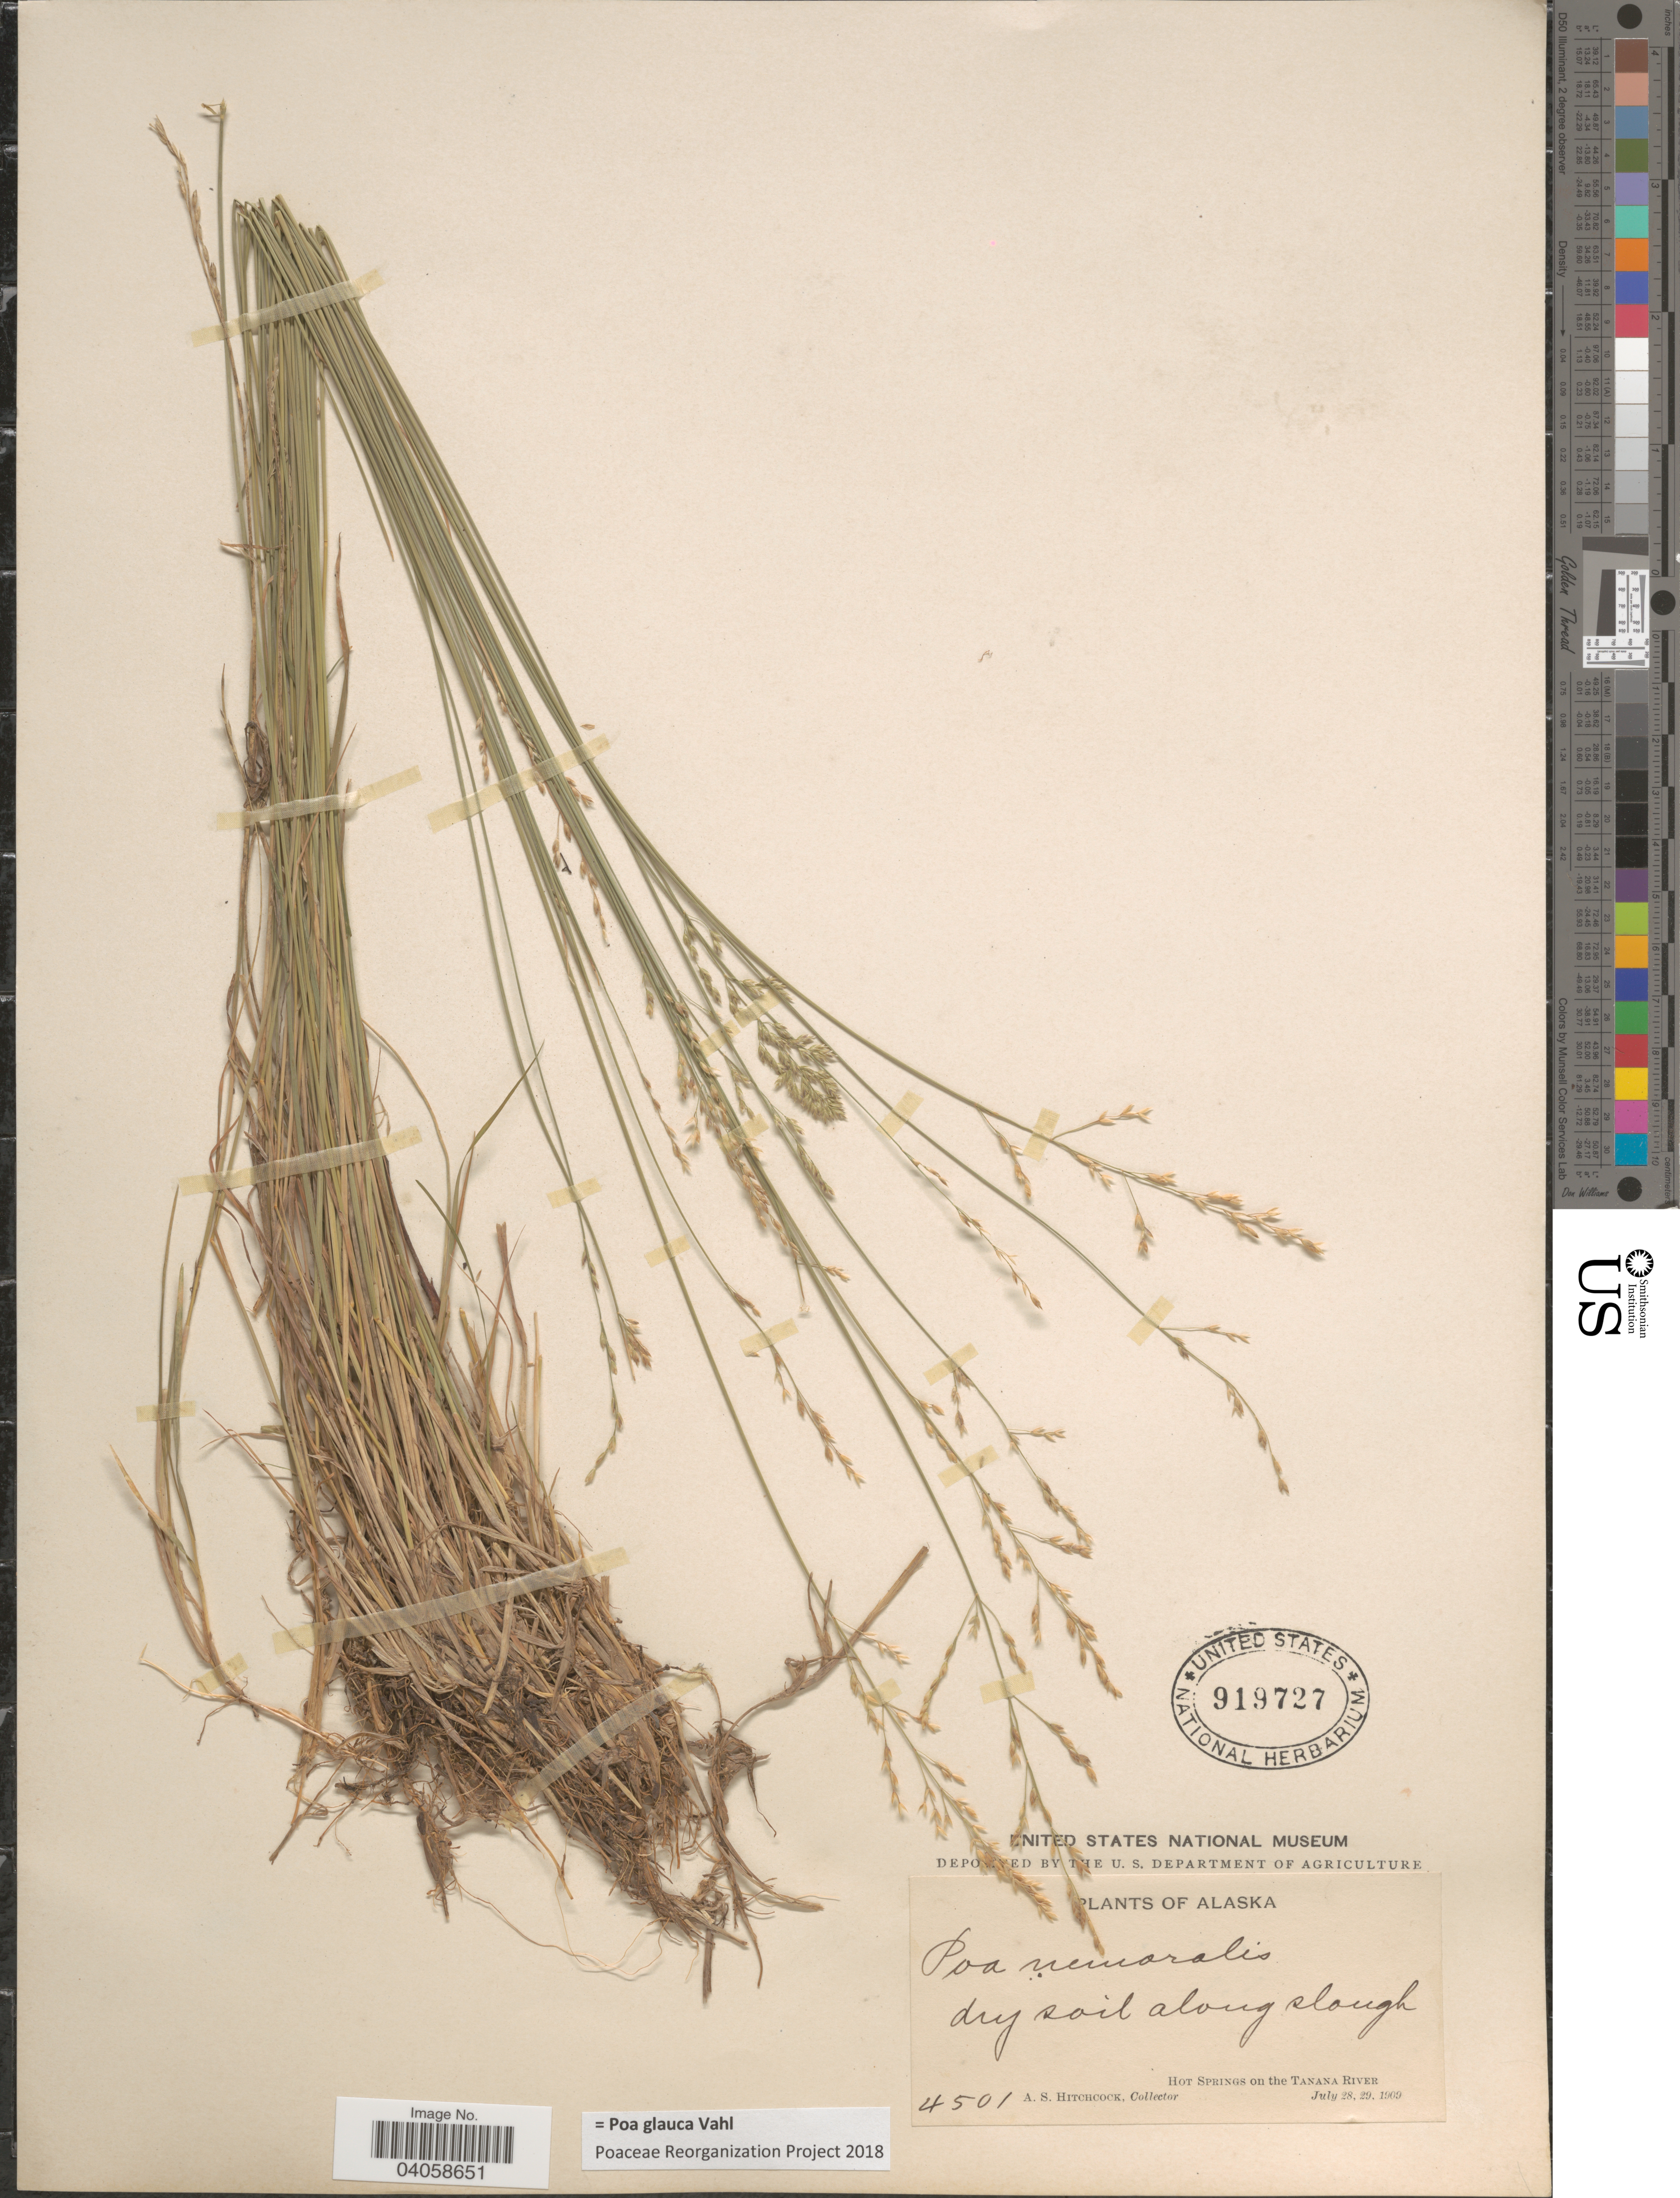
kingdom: Plantae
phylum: Tracheophyta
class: Liliopsida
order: Poales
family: Poaceae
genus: Poa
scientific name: Poa glauca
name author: Vahl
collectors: A. S. Hitchcock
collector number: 4501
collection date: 1909-07-28/1909-07-29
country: United States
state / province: Alaska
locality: Along slough, Hot Springs on the Tanana River.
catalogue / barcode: US 919727